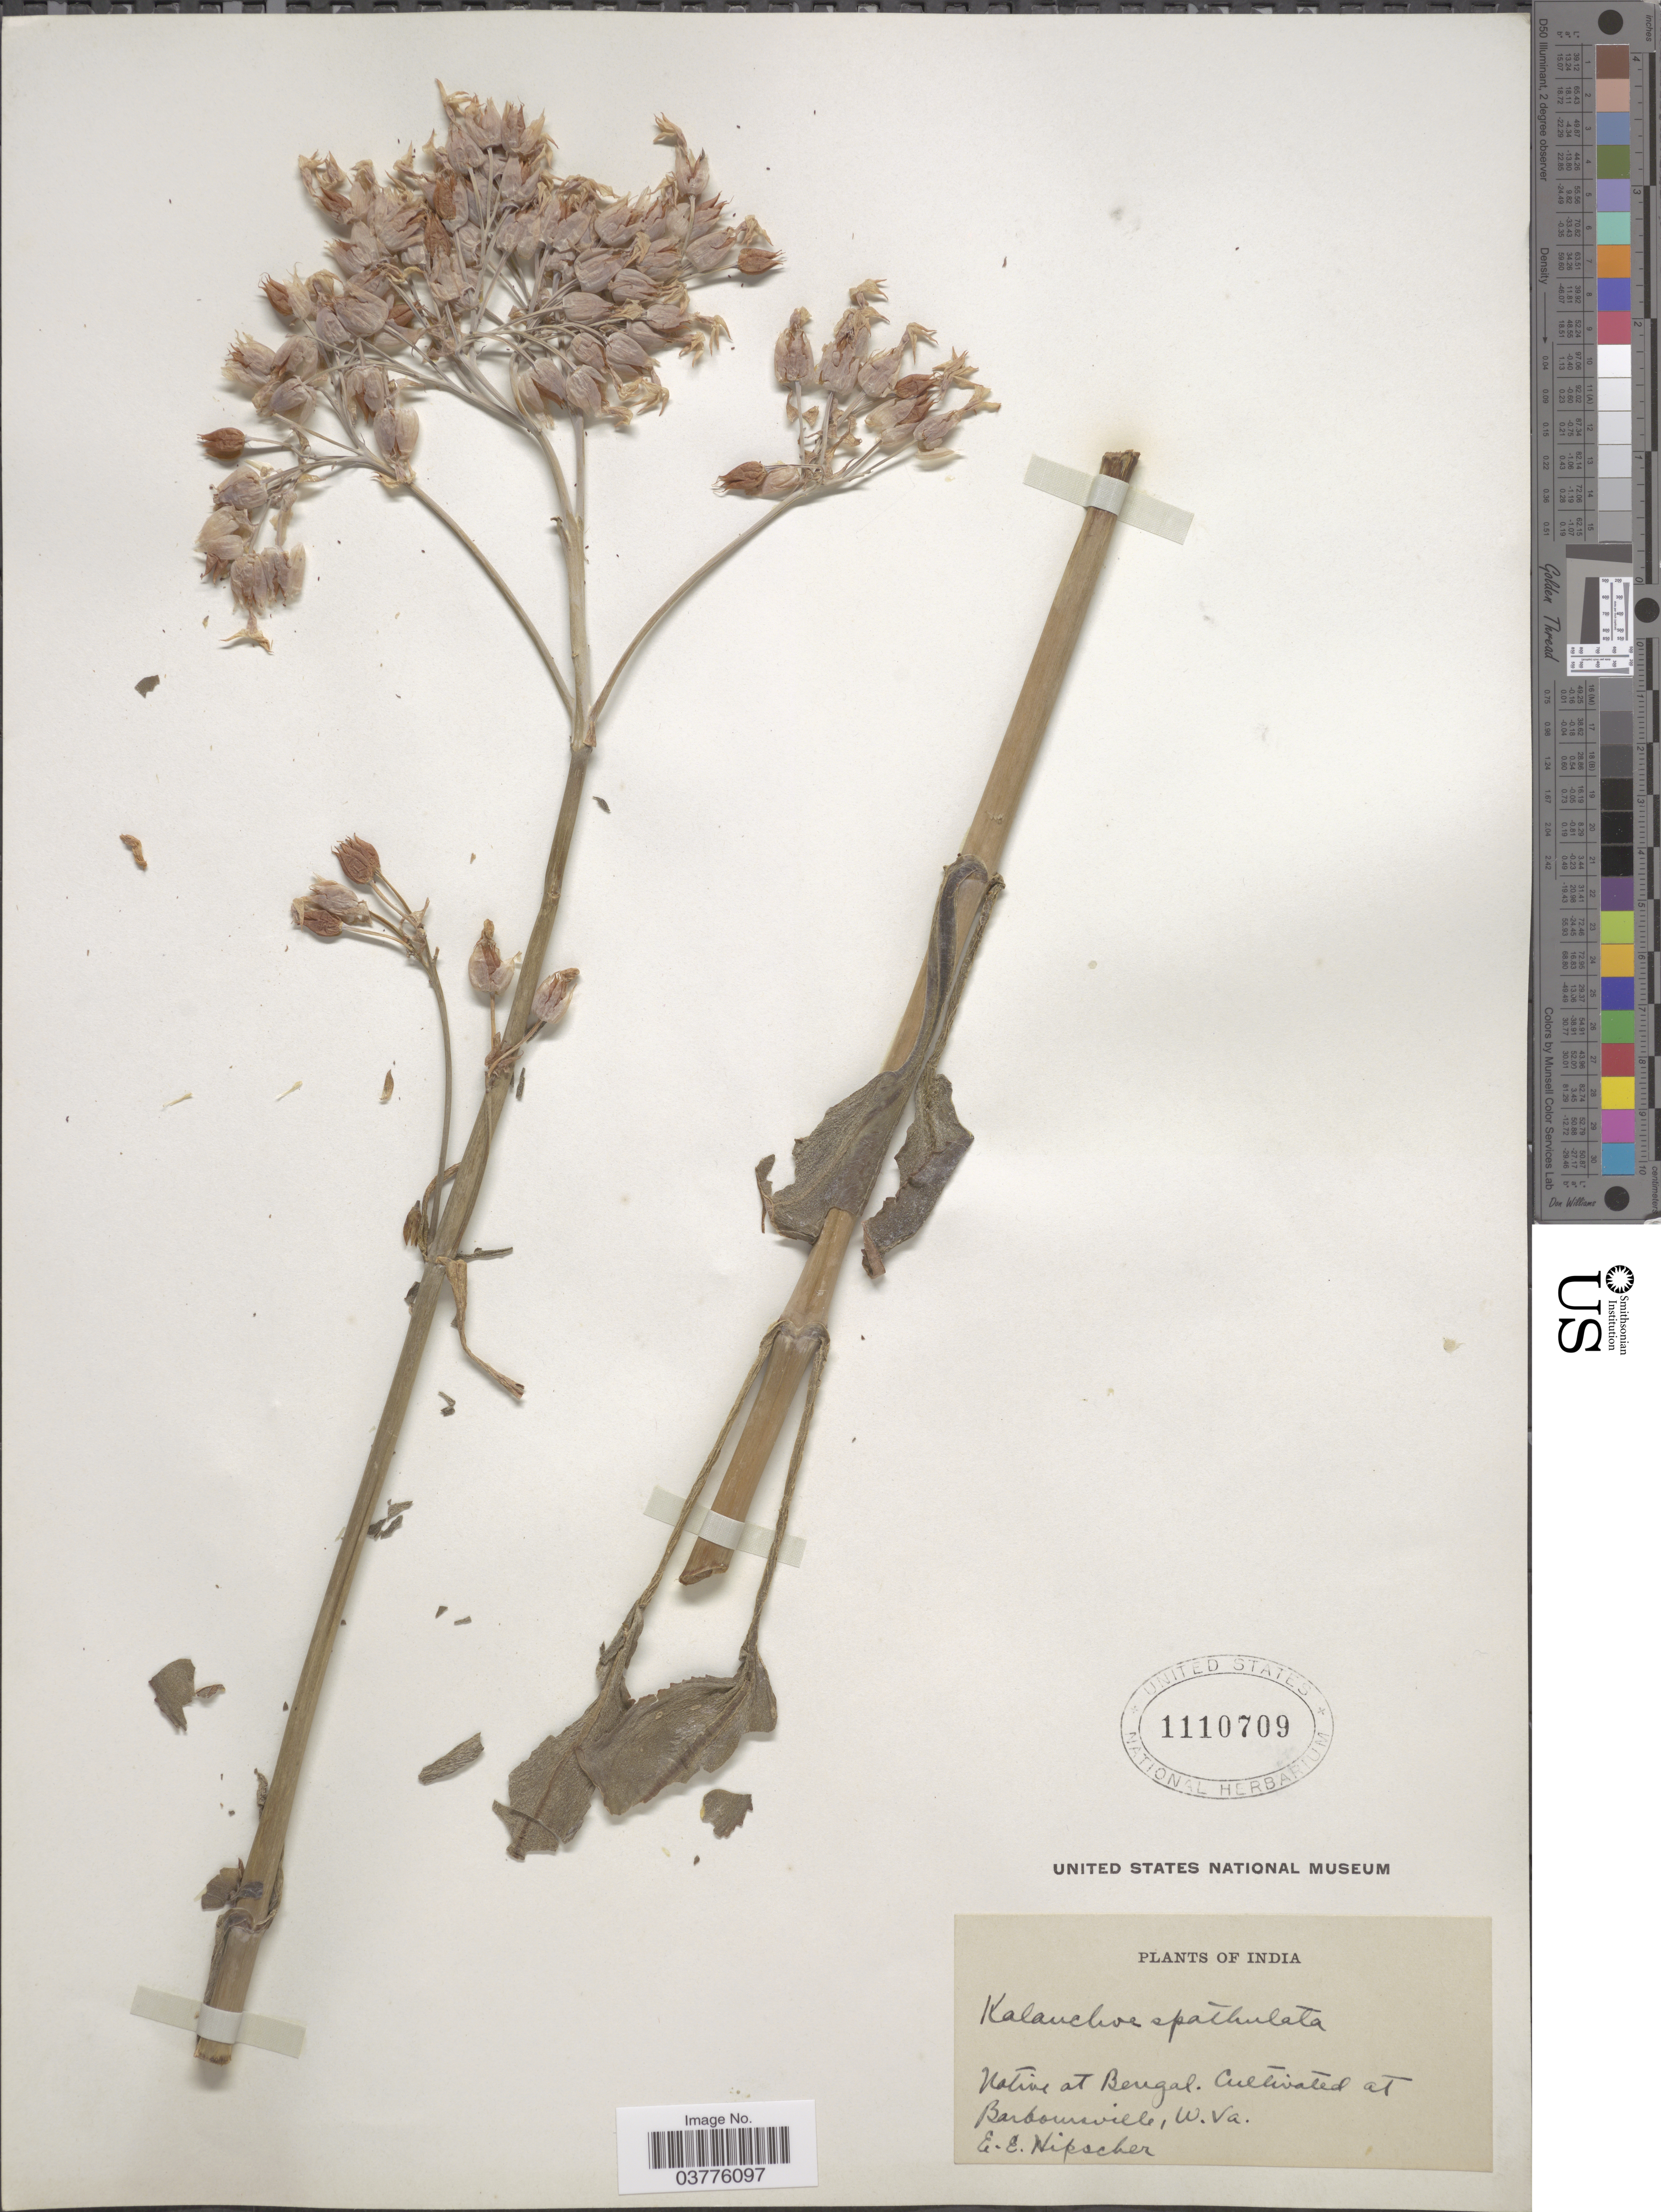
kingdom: Plantae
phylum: Tracheophyta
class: Magnoliopsida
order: Saxifragales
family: Crassulaceae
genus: Kalanchoe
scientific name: Kalanchoe spathulata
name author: DC.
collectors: E. Hipscher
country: United States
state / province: West Virginia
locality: Barboursville.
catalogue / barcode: US 1110709